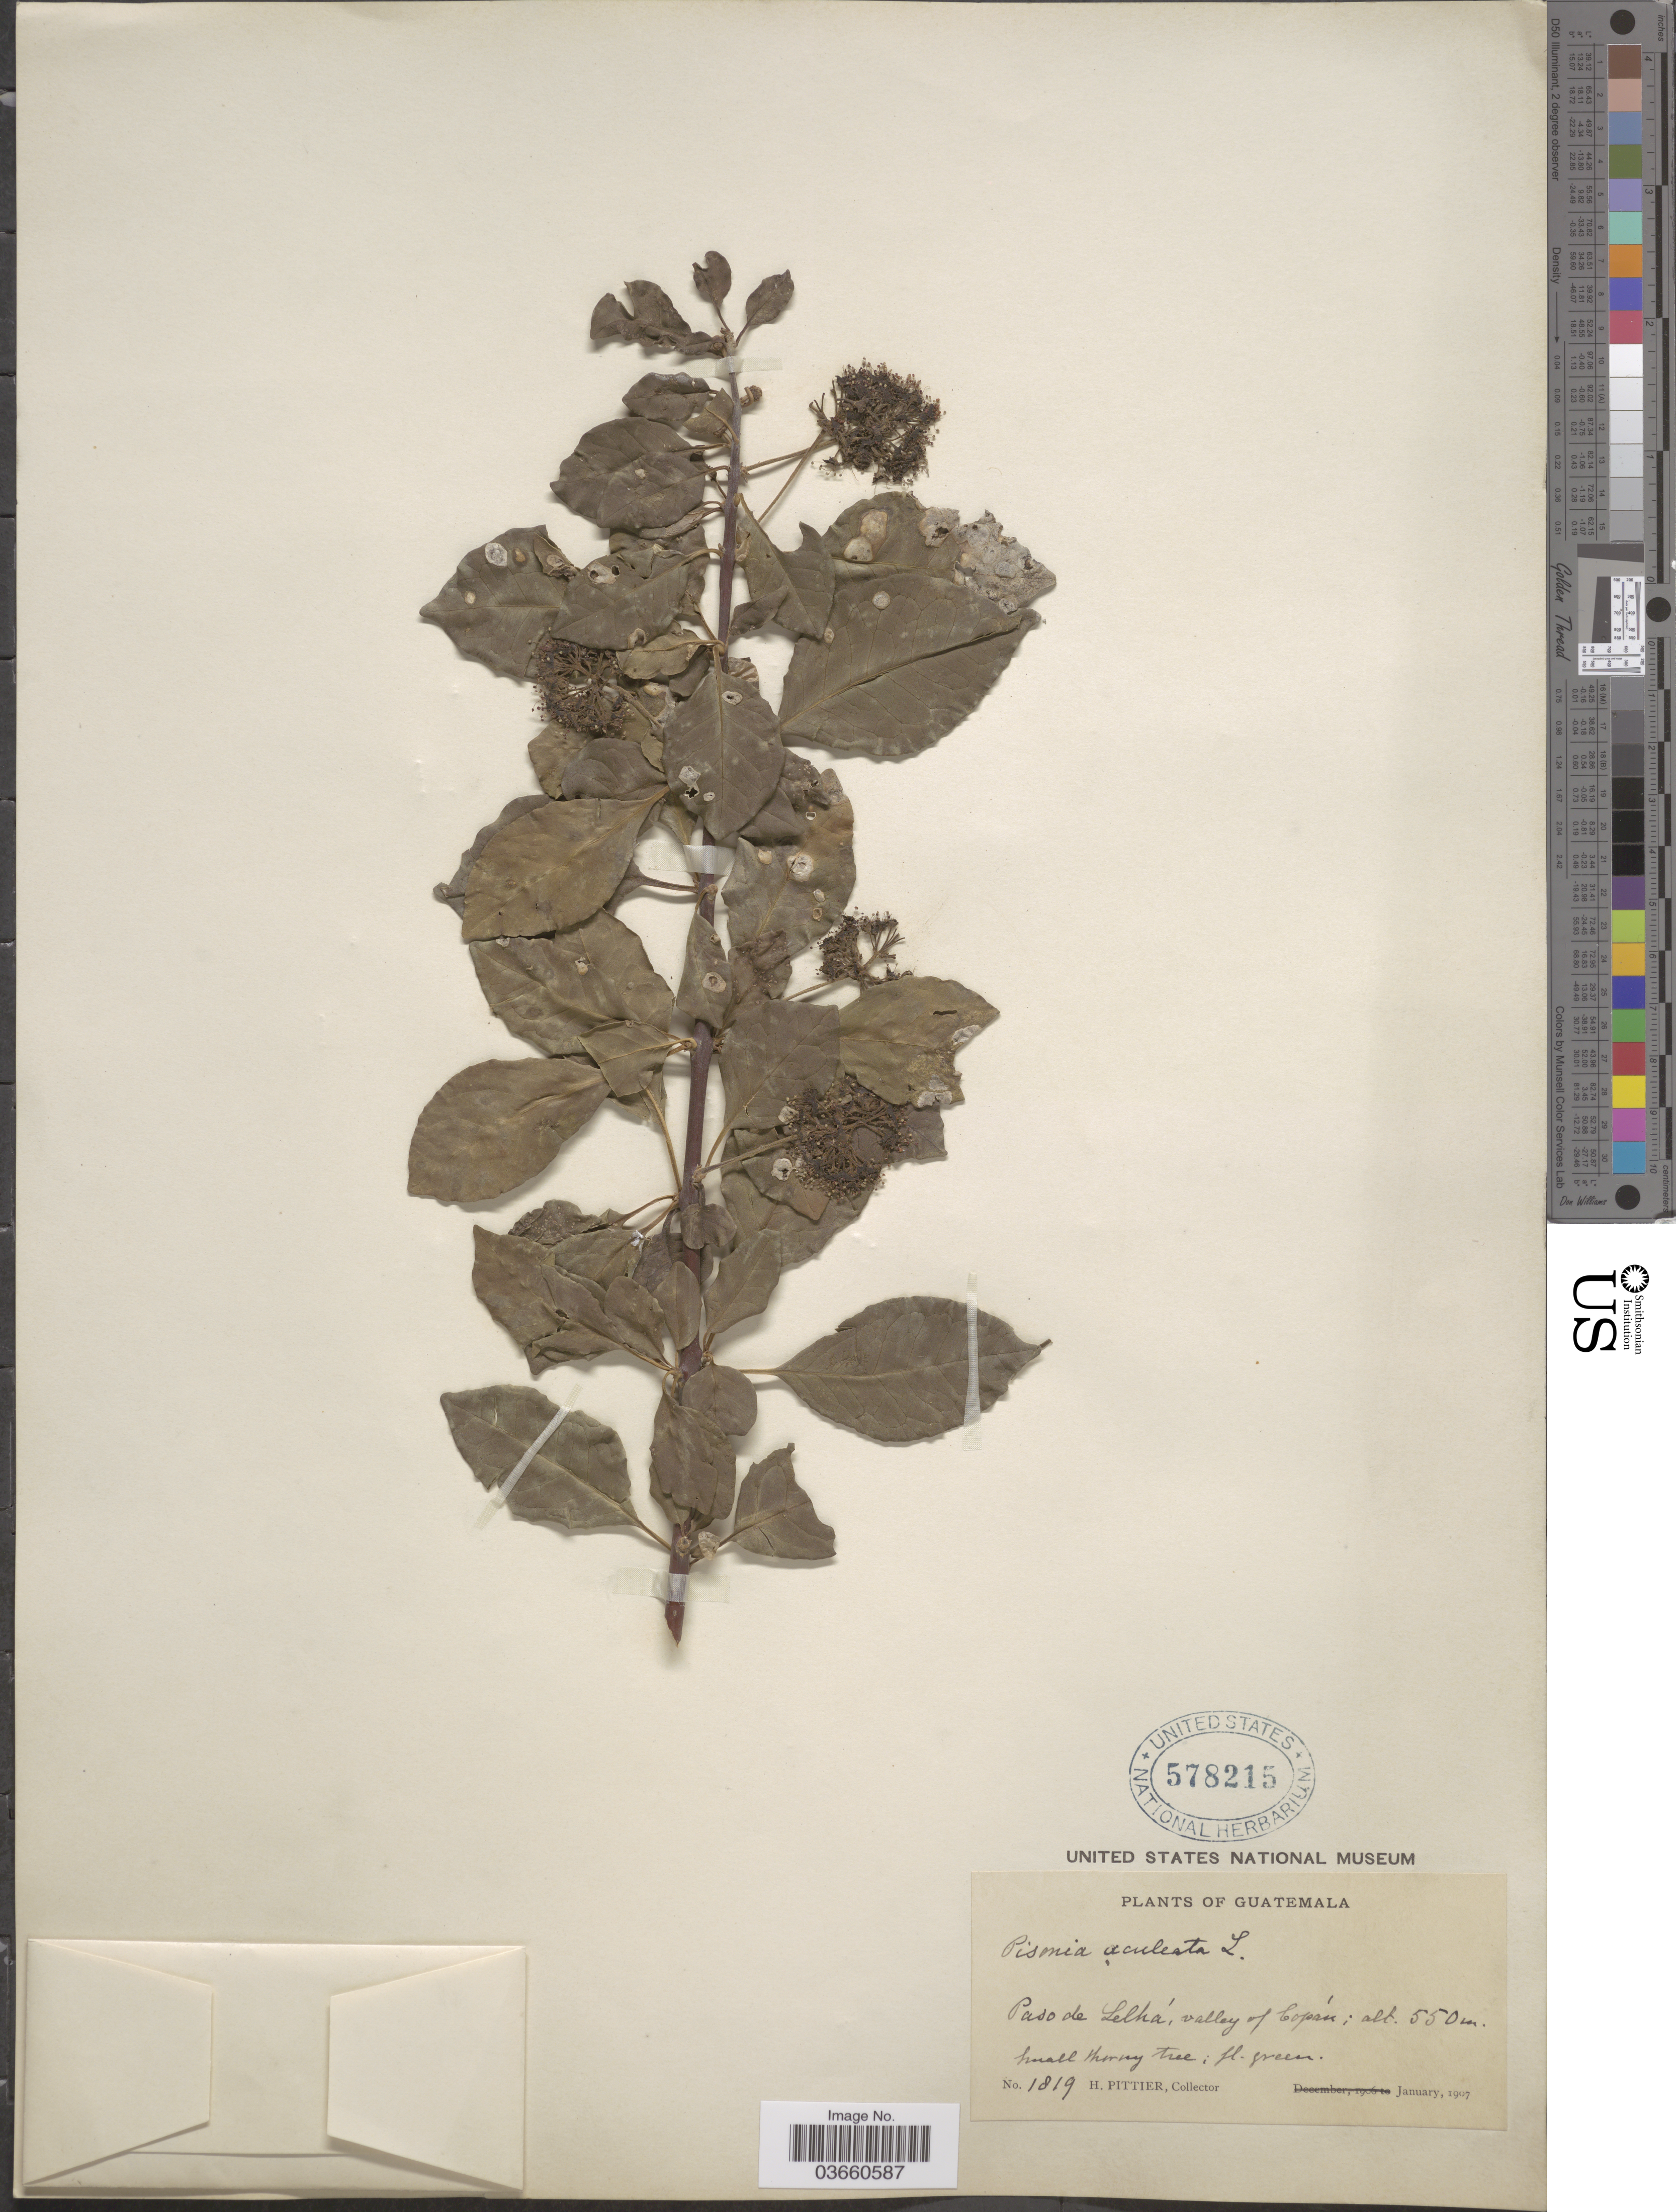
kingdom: Plantae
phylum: Tracheophyta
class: Magnoliopsida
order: Caryophyllales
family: Nyctaginaceae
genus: Pisonia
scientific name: Pisonia macranthocarpa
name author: (Donn. Sm.) Donn. Sm.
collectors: H. F. Pittier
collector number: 1819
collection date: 1907-01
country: Guatemala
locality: Paso de Lelhá, valley of Copán.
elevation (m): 550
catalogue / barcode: US 578215